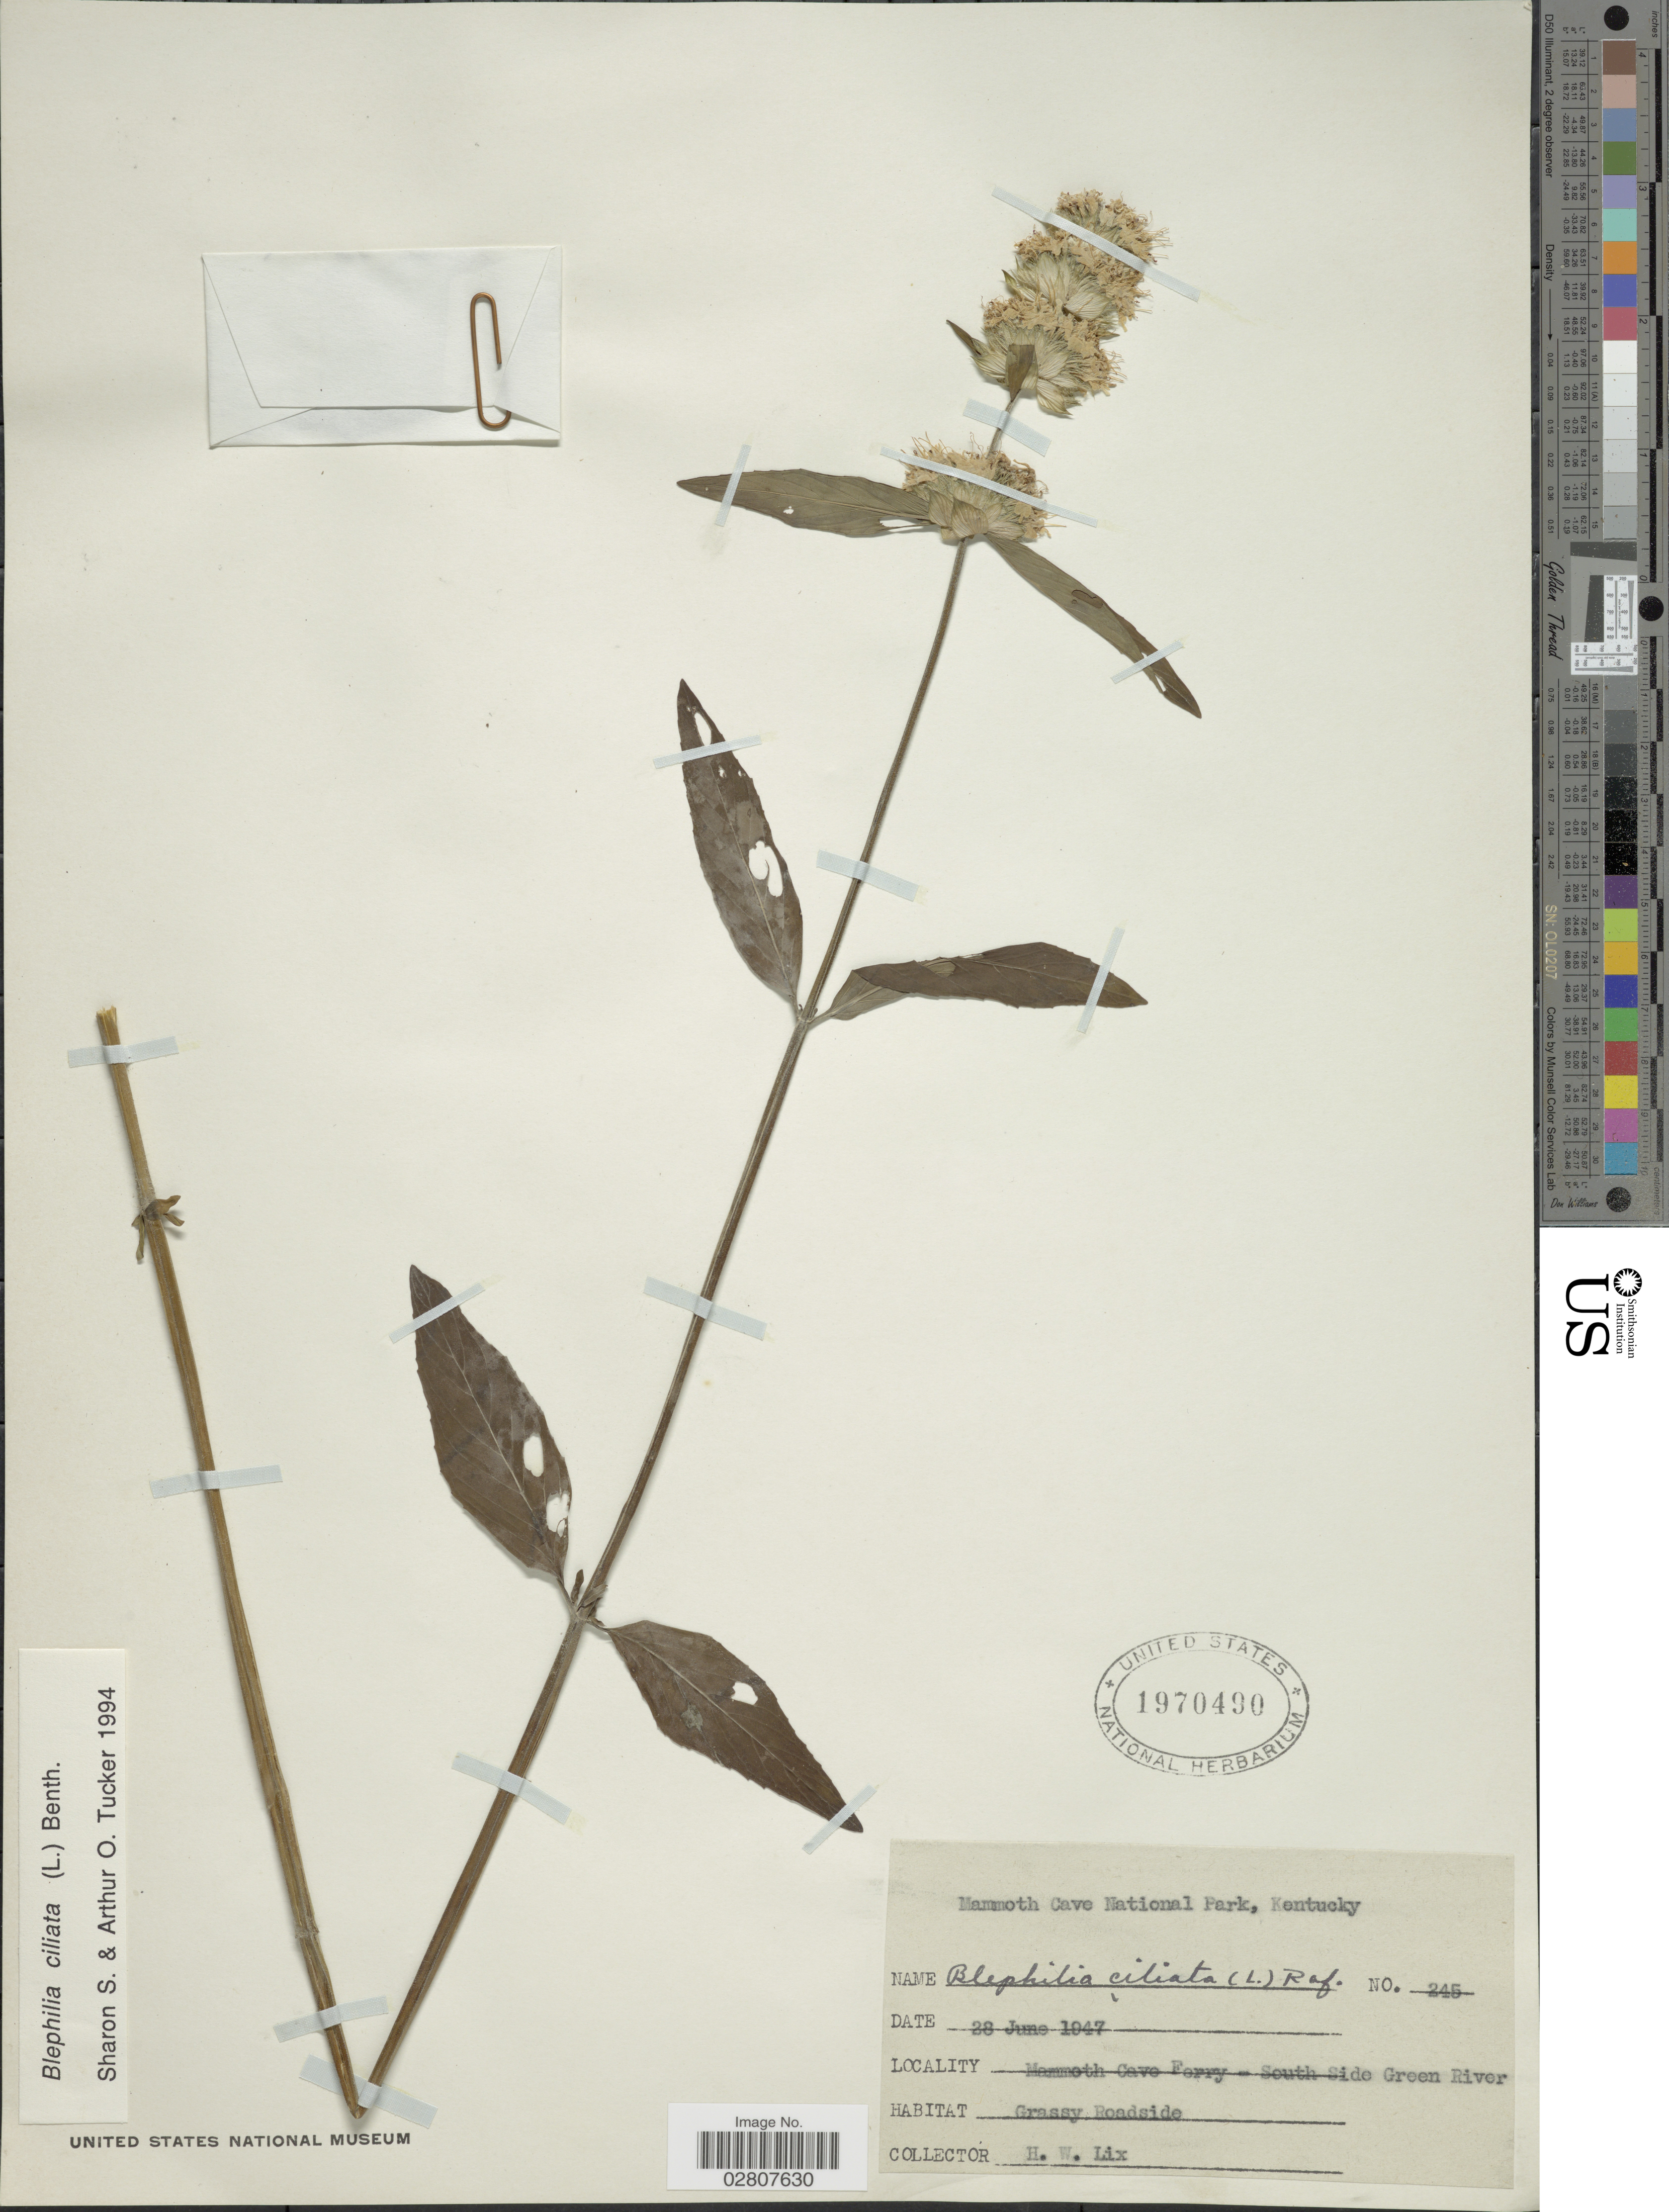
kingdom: Plantae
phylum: Tracheophyta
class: Magnoliopsida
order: Lamiales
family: Lamiaceae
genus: Blephilia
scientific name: Blephilia ciliata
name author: (L.) Raf. ex Benth.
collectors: H. W. Lix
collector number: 245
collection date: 1947-06-28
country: United States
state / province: Kentucky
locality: Mammoth Cave National Park. Mammoth Cave Ferry - South Side Green River.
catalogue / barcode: US 1970490